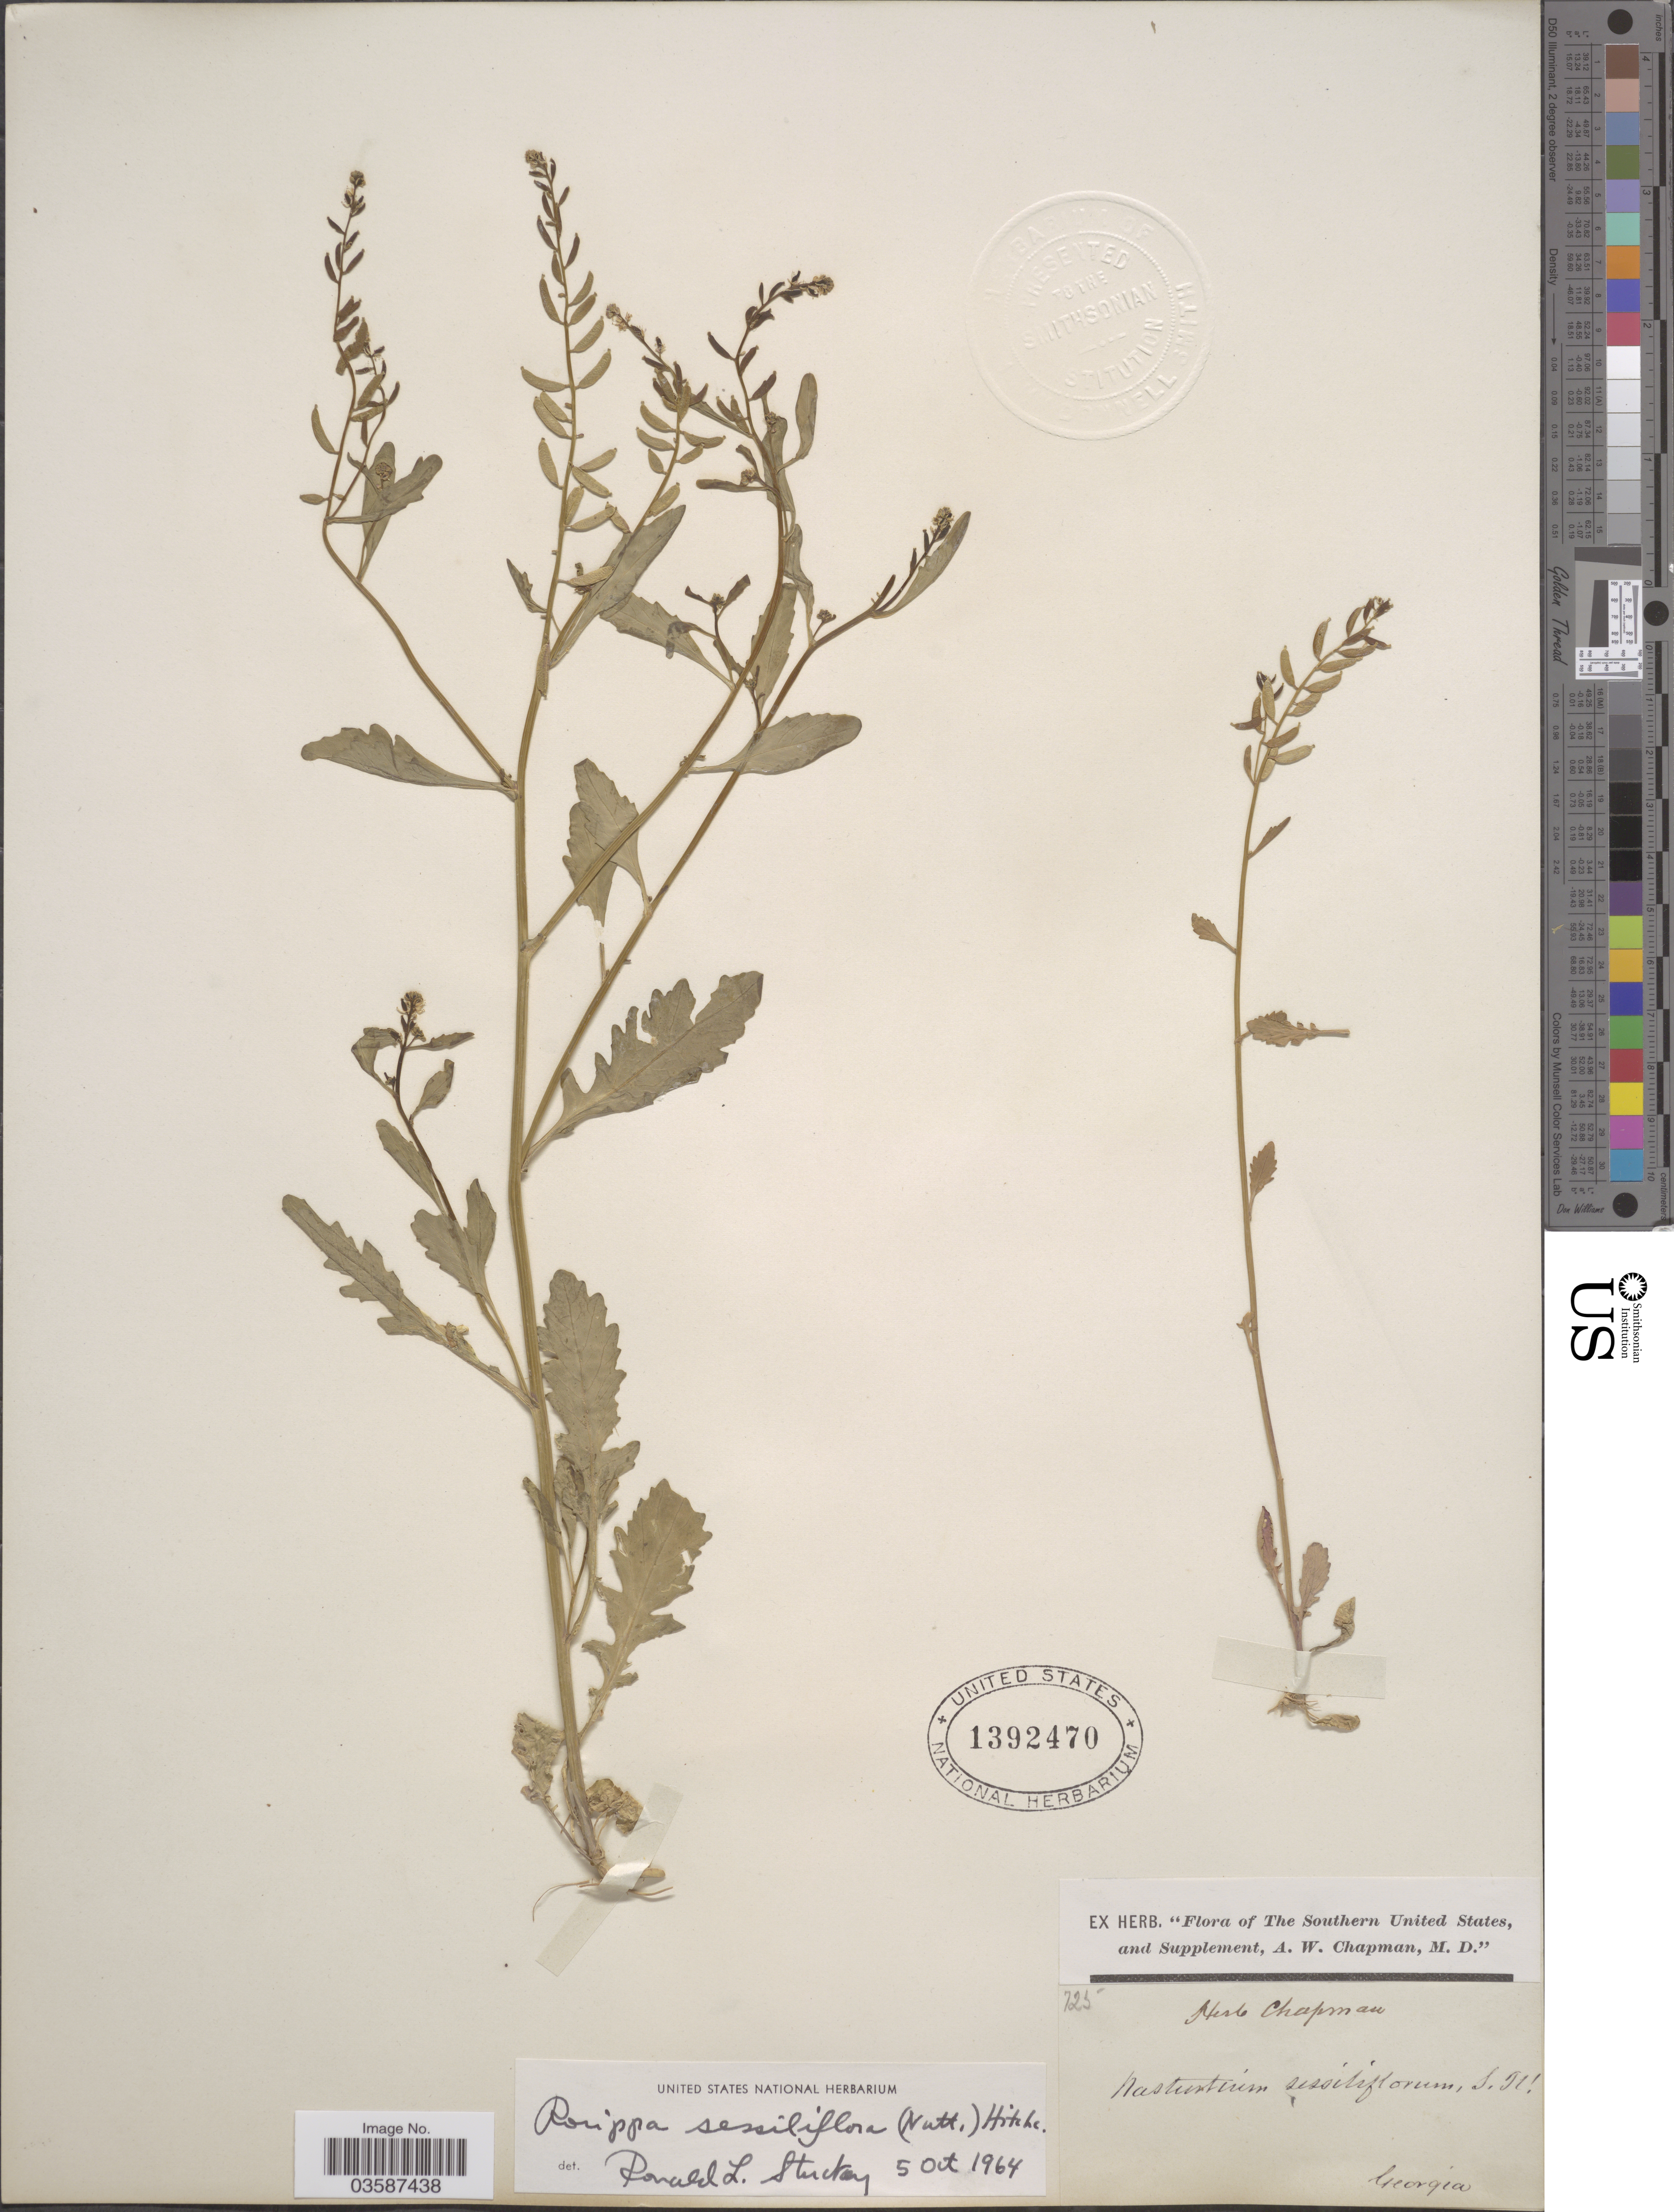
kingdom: Plantae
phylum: Tracheophyta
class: Magnoliopsida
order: Brassicales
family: Brassicaceae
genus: Rorippa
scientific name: Rorippa sessiliflora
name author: (Nutt.) Hitchc.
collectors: ex herb. Chapman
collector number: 725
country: United States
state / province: Georgia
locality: The Southern United States.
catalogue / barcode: US 1392470